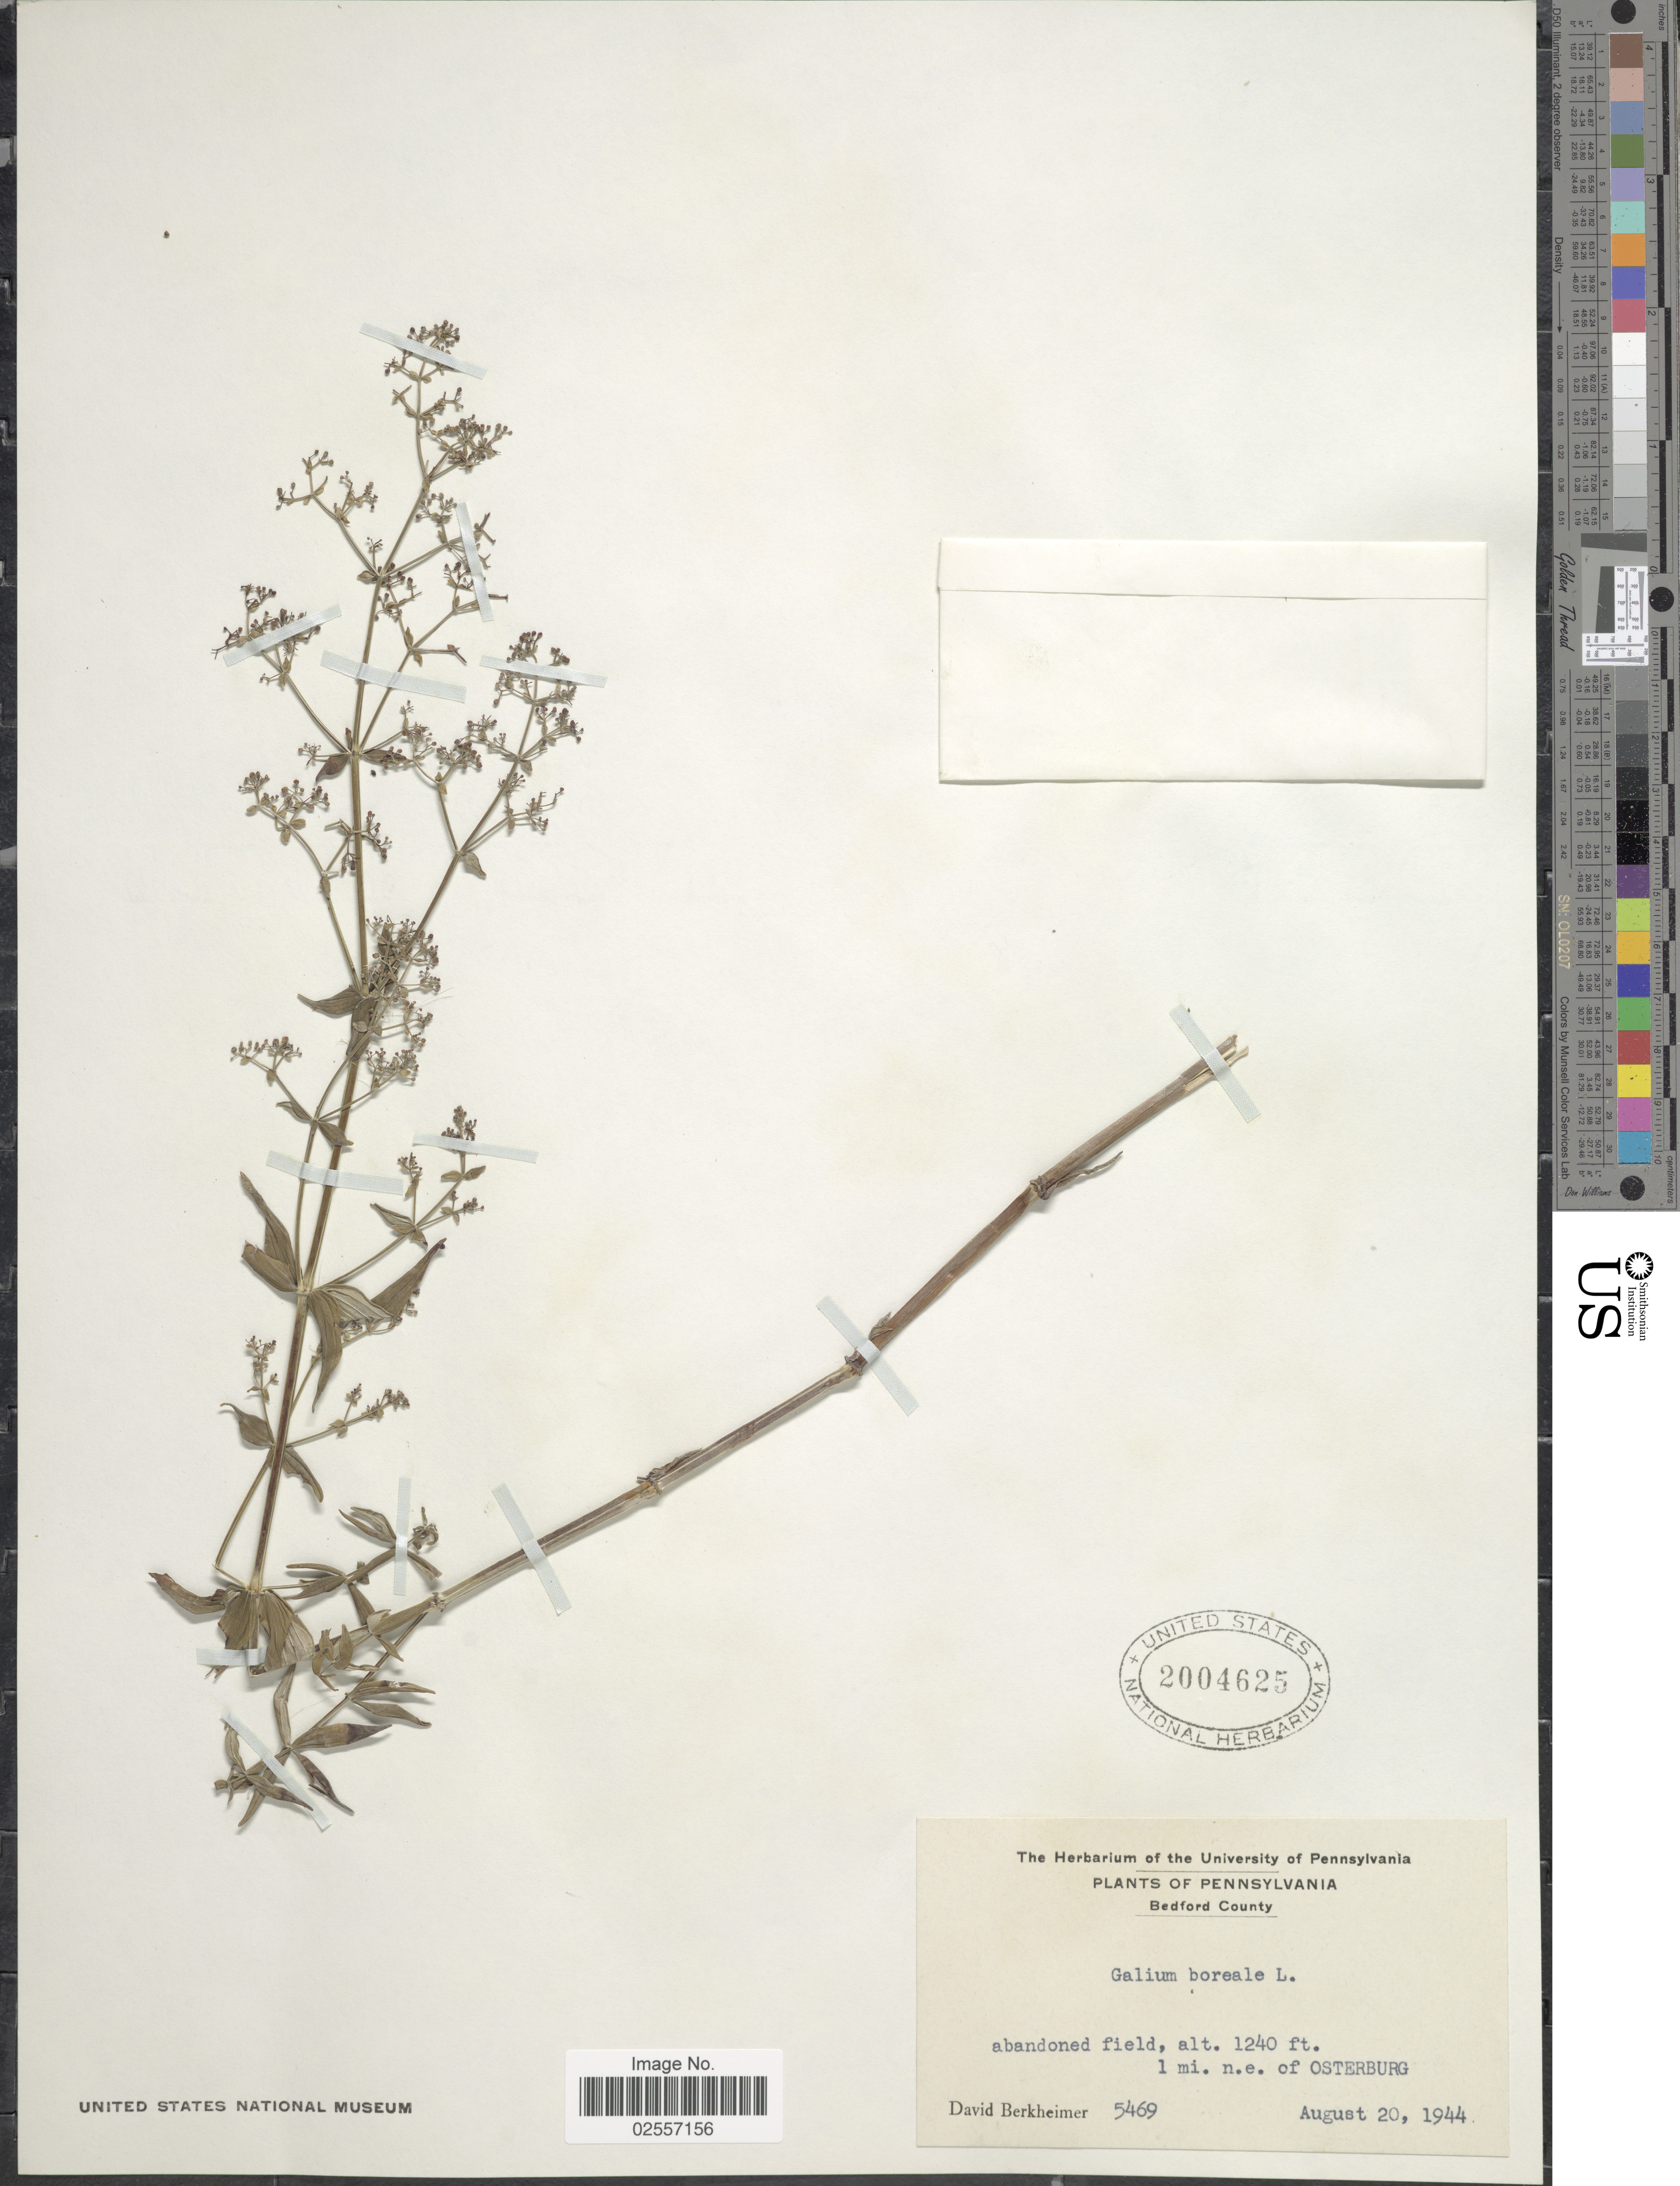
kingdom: Plantae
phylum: Tracheophyta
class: Magnoliopsida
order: Gentianales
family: Rubiaceae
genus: Galium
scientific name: Galium boreale L.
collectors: D. Berkheimer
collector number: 5469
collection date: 1944-08-20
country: United States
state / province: Pennsylvania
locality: Bedford County. 1 mi. n.e. of Osterburg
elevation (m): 378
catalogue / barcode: US 2004625